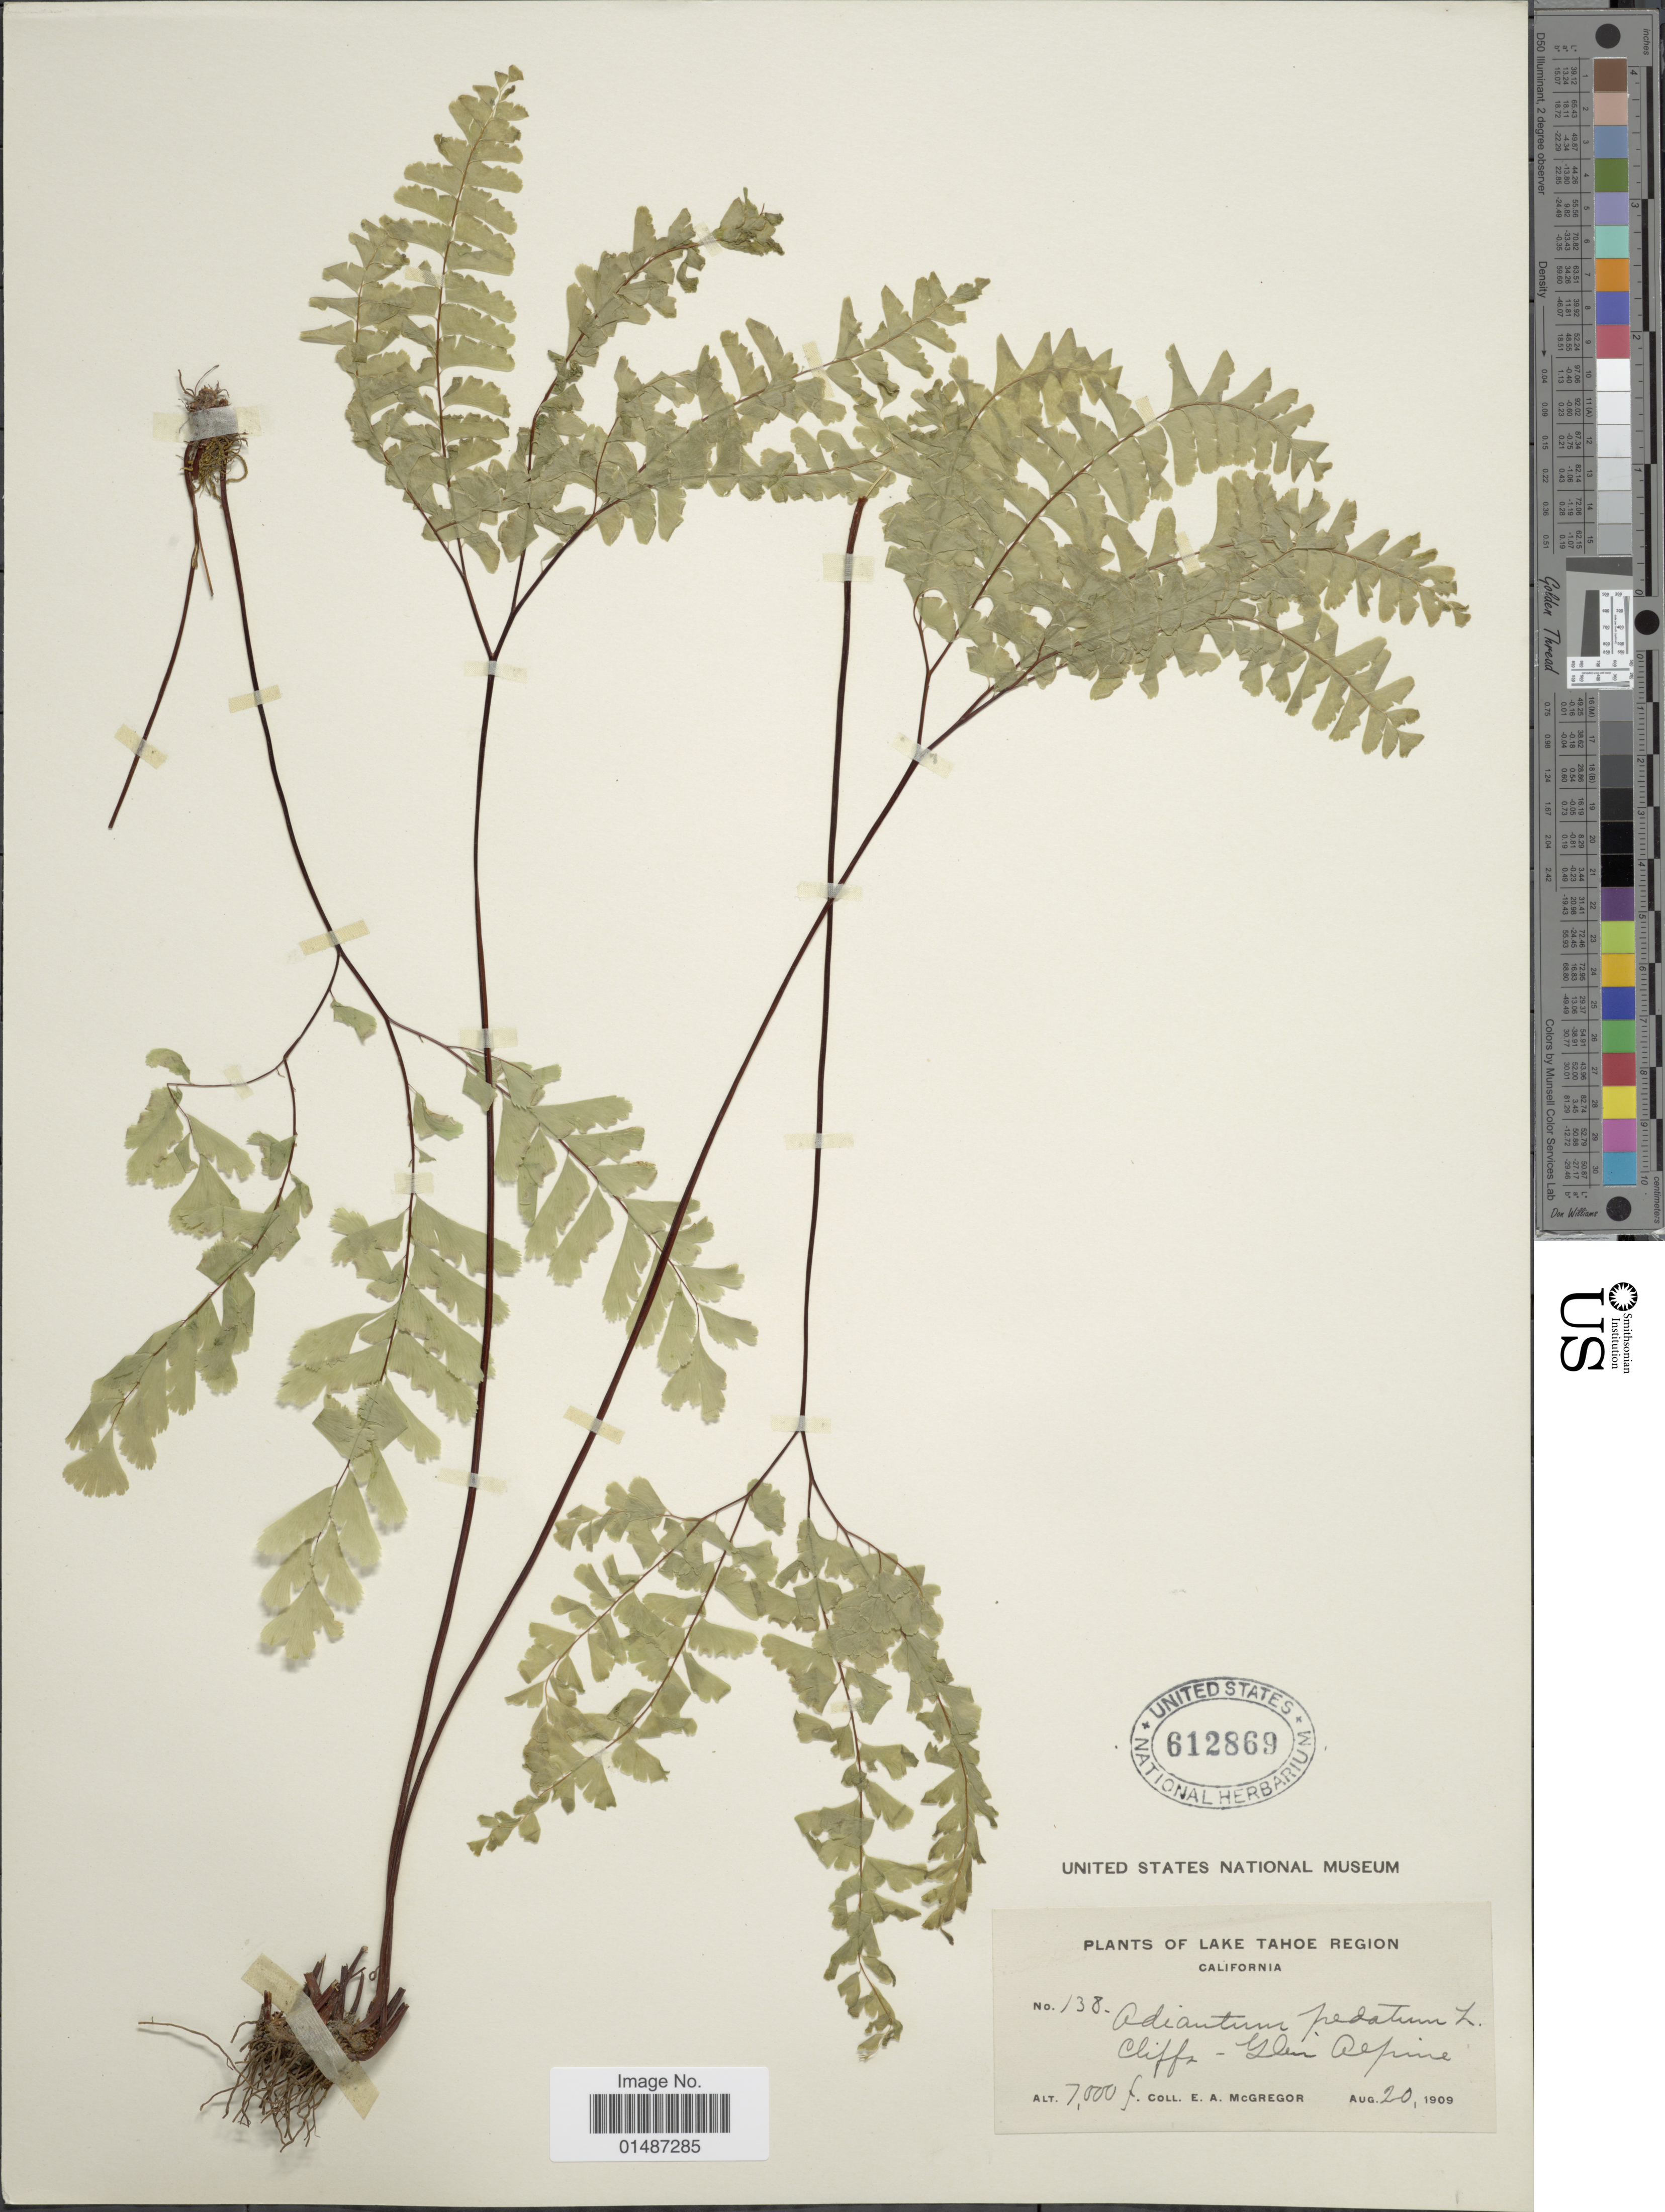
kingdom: Plantae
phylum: Tracheophyta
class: Polypodiopsida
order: Polypodiales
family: Pteridaceae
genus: Adiantum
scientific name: Adiantum pedatum subsp. aleuticum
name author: (Rupr.) Calder & Roy L. Taylor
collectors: E. A. McGregor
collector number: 138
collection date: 1909-08-20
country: United States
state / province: California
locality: Lake Tahoe Region. Cliffs- Glenn Alpine.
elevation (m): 2134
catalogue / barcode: US 612869